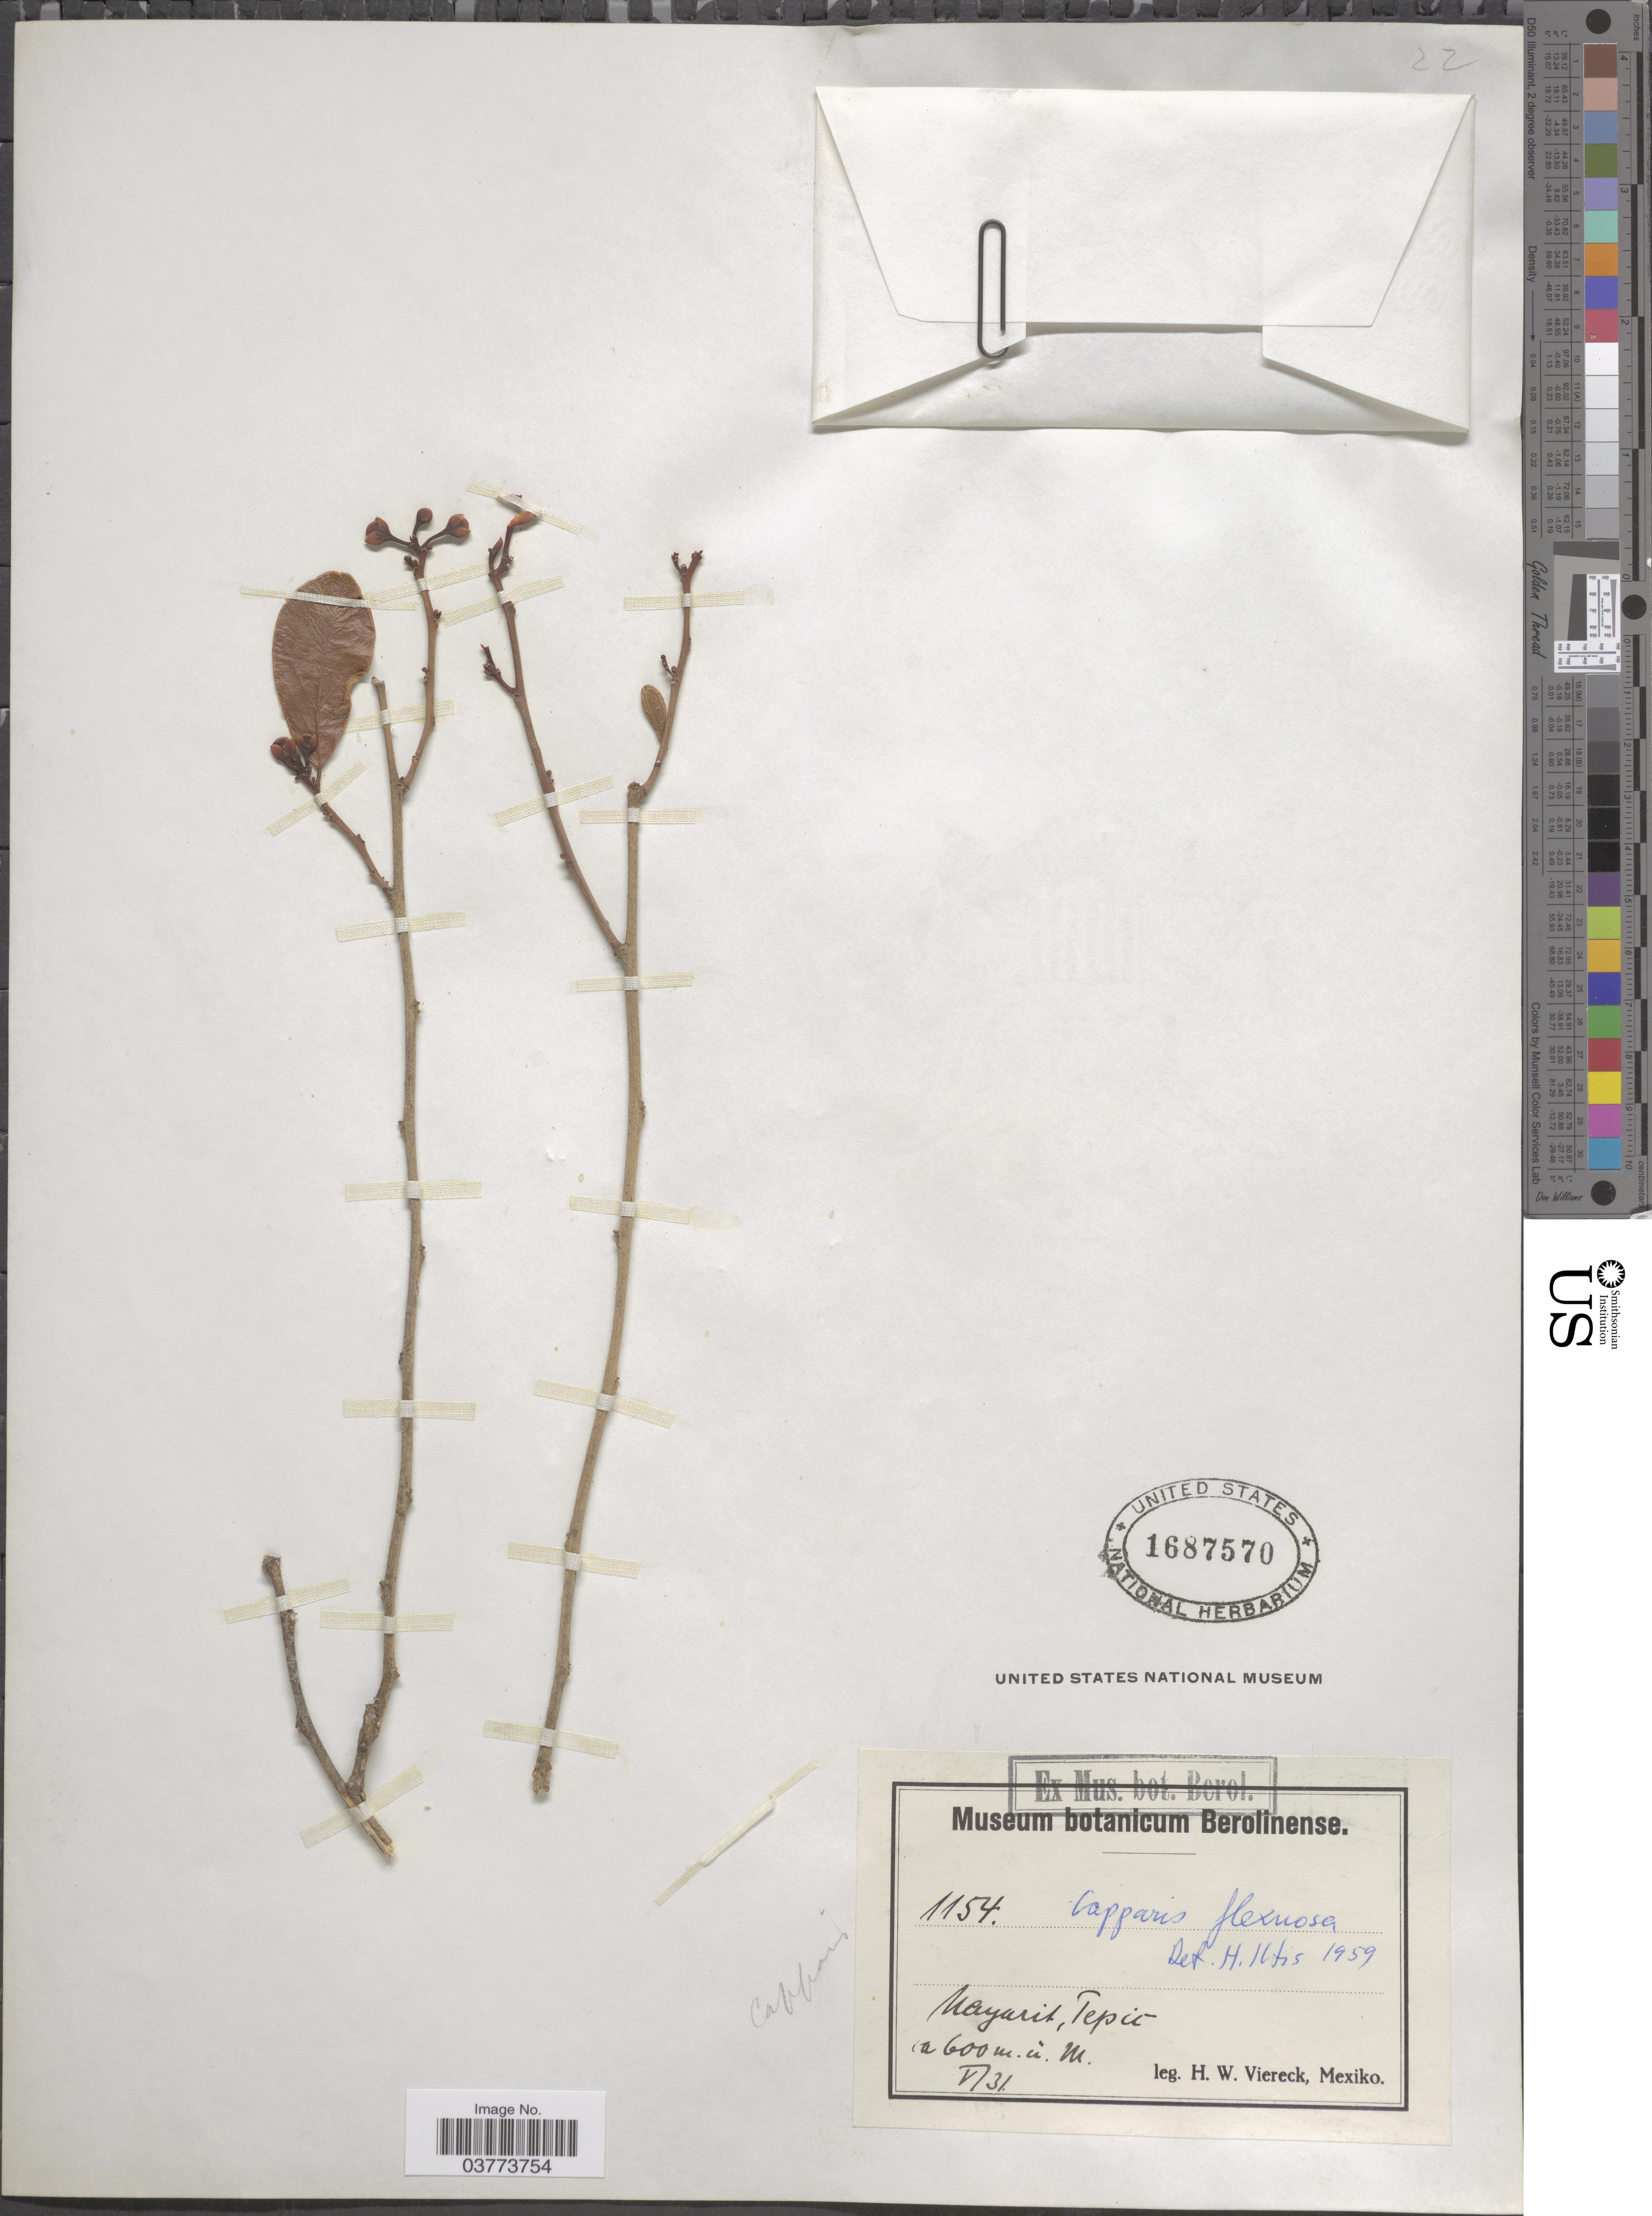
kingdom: Plantae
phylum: Tracheophyta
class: Magnoliopsida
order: Brassicales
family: Capparaceae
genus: Cynophalla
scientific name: Cynophalla flexuosa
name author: (L.) J. Presl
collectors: H. W. Viereck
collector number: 1154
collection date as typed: Transcribed d/m/y: /5/31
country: Mexico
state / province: Nayarit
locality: Tepic.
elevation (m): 600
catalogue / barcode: US 1687570